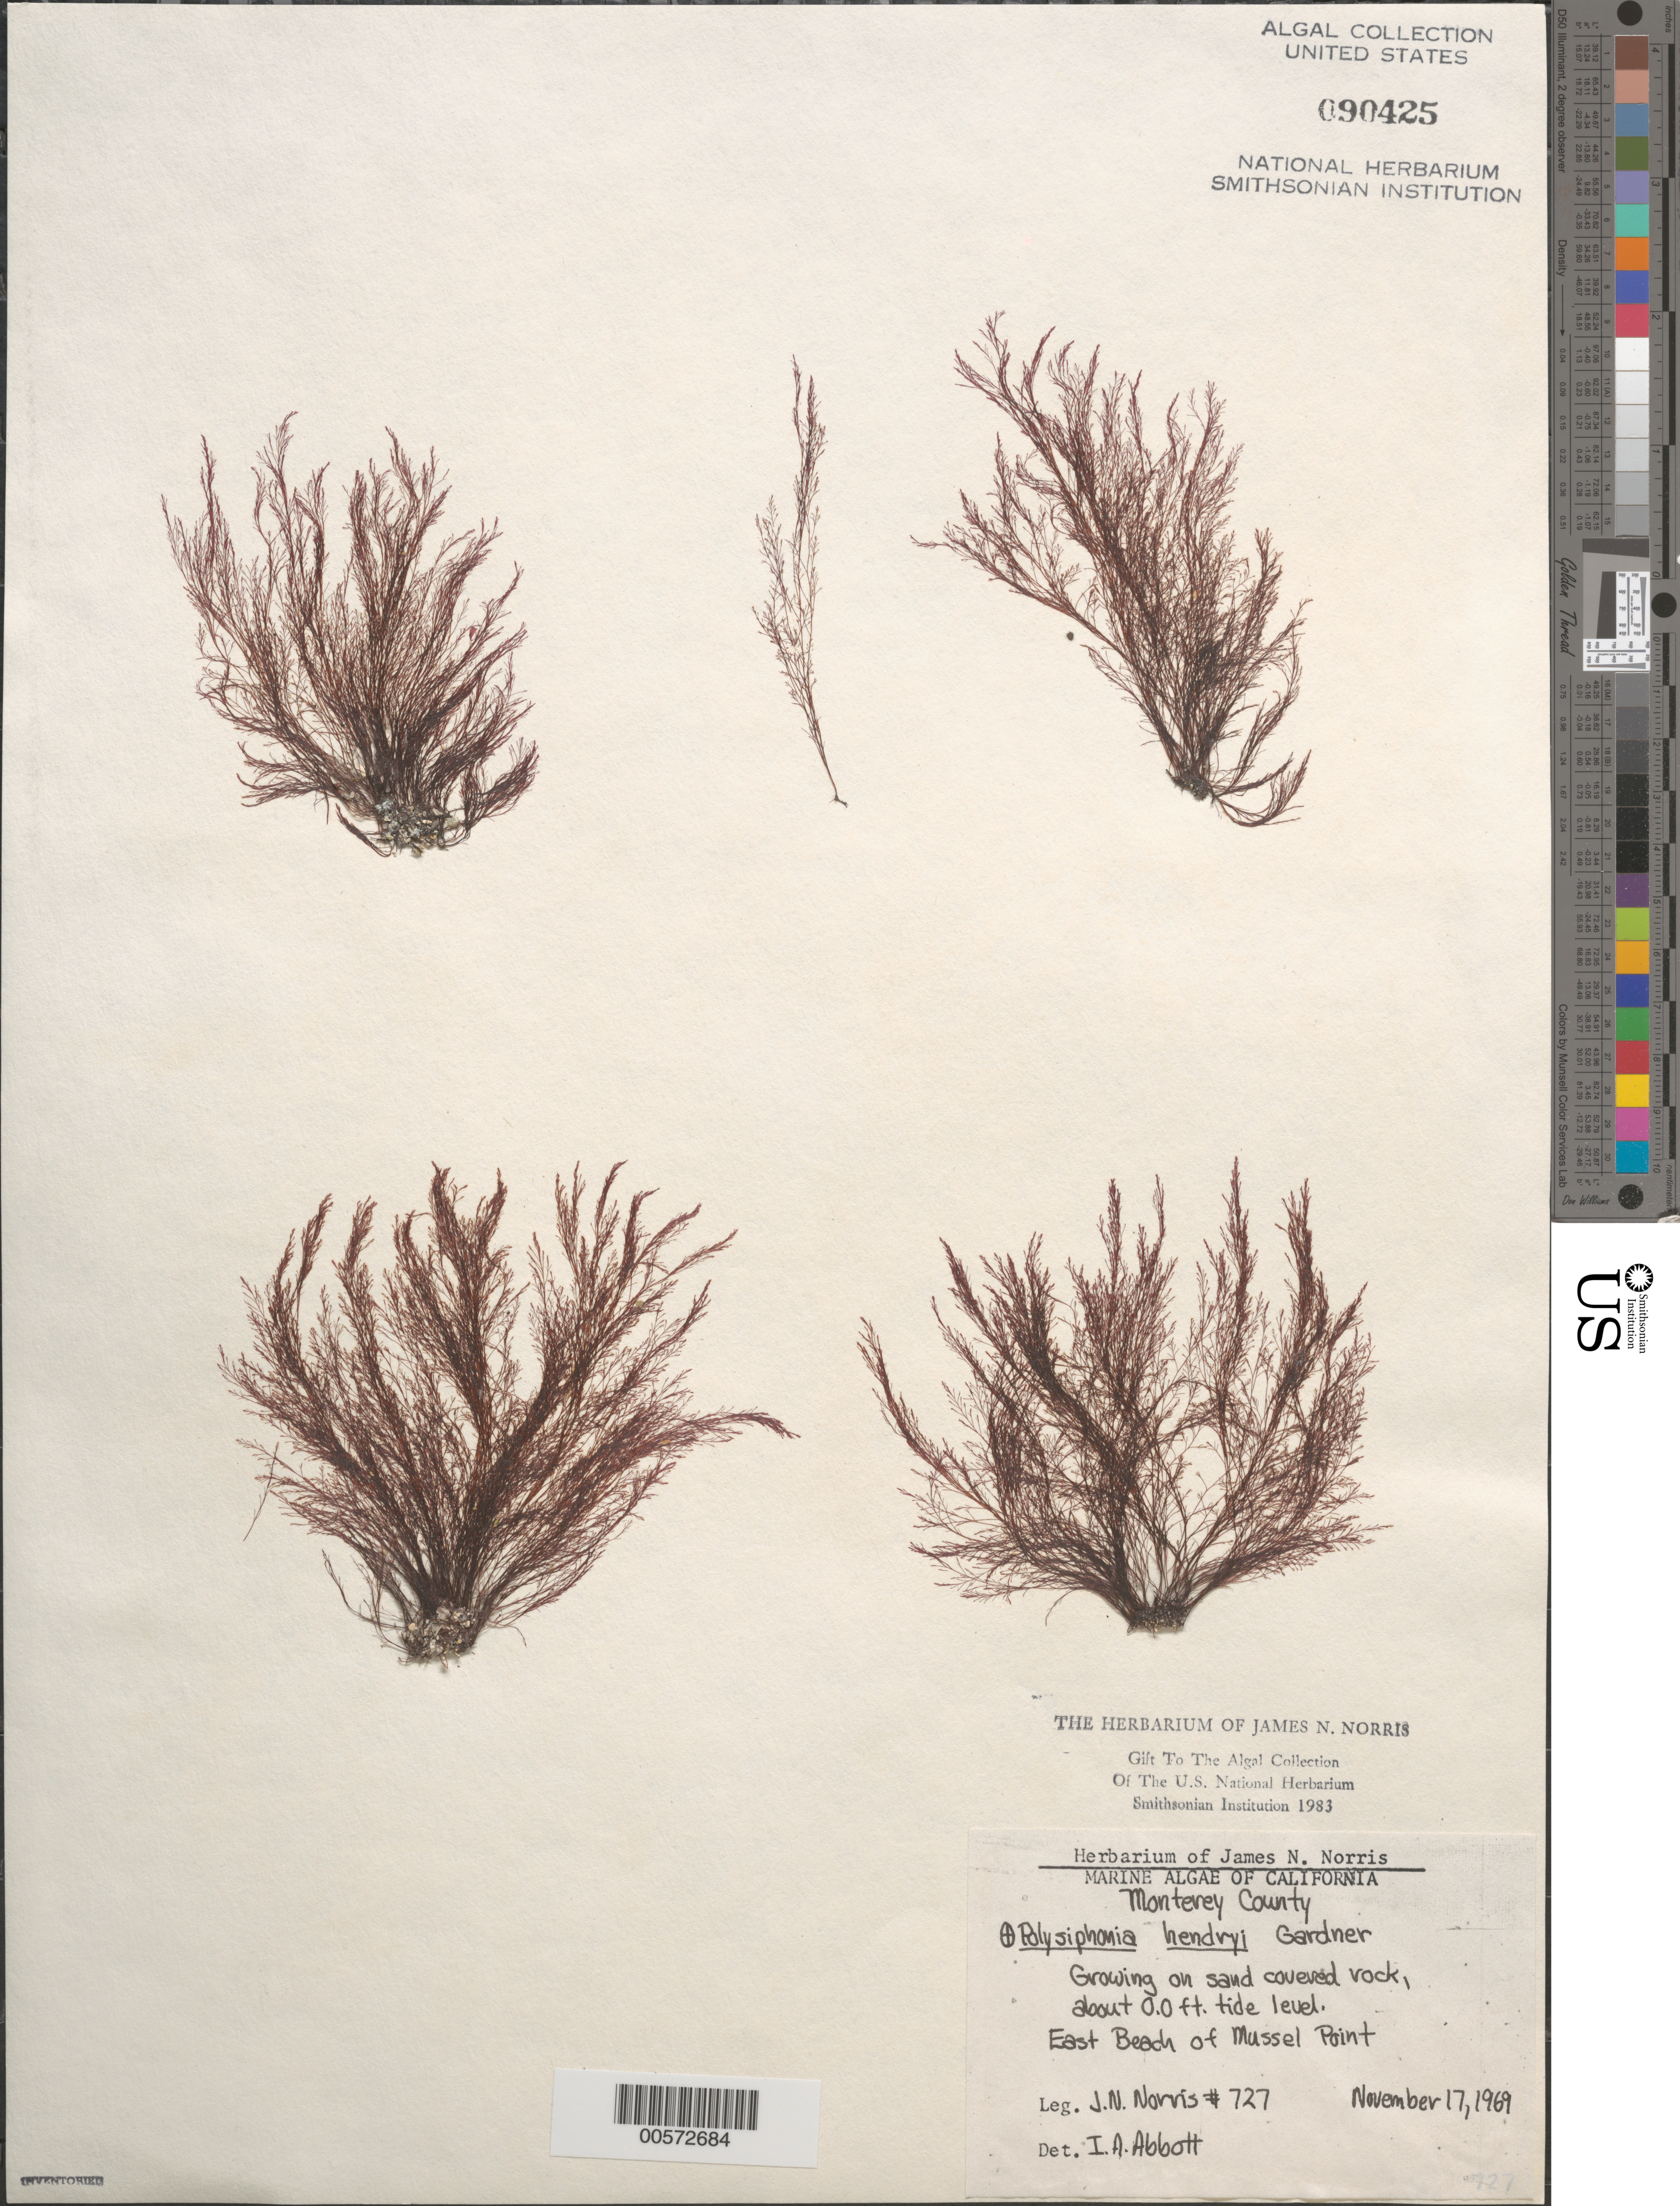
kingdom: Plantae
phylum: Rhodophyta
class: Florideophyceae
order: Ceramiales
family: Rhodomelaceae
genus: Vertebrata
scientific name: Vertebrata hendryi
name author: (N.L. Gardner) Savoie & G.W. Saunders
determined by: Algae name updating Project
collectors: J. N. Norris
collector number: JN-727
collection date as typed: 17 Nov 1969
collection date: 1969-11-17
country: United States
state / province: California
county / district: Monterey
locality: East Beach, Mussel Point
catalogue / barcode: US 90425